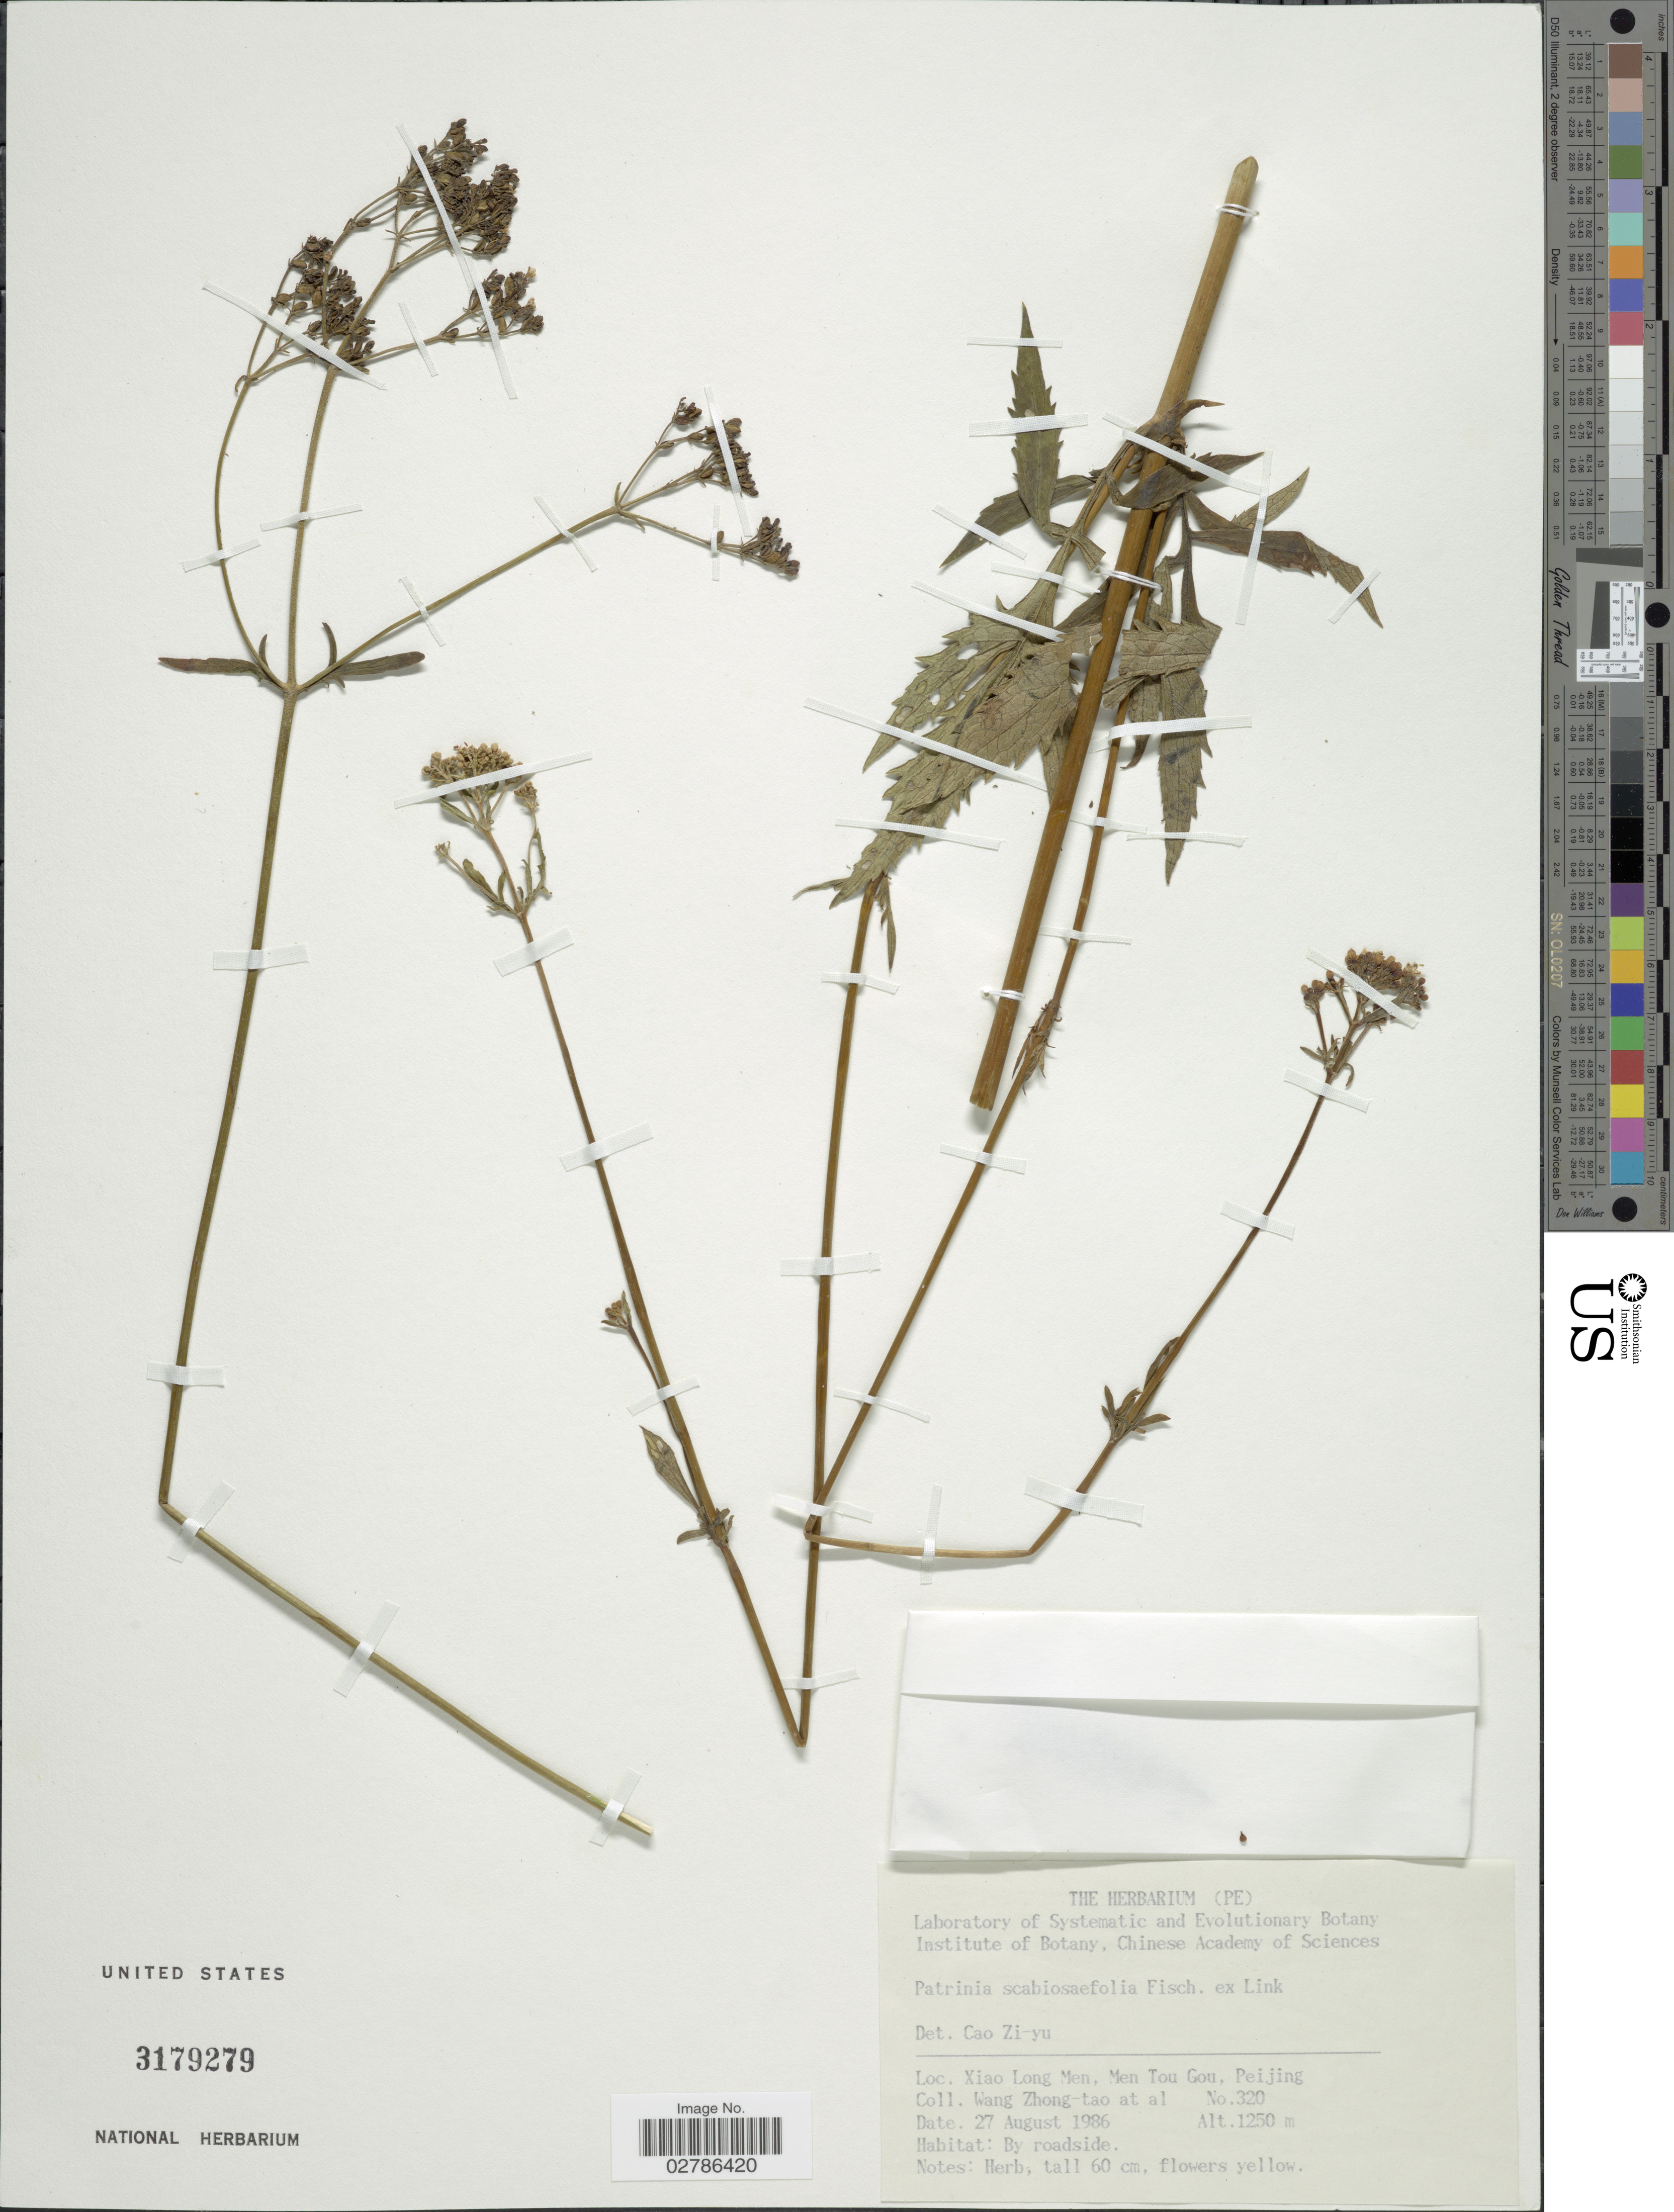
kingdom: Plantae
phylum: Tracheophyta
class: Magnoliopsida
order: Dipsacales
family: Caprifoliaceae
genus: Patrinia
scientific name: Patrinia scabiosifolia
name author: Link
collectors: W. Zhong-Tao & et al.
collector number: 320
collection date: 1986-08-27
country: China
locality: Xiao Long Men, Men Tou Gou, Peijing.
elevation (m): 1250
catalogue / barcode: US 3179279